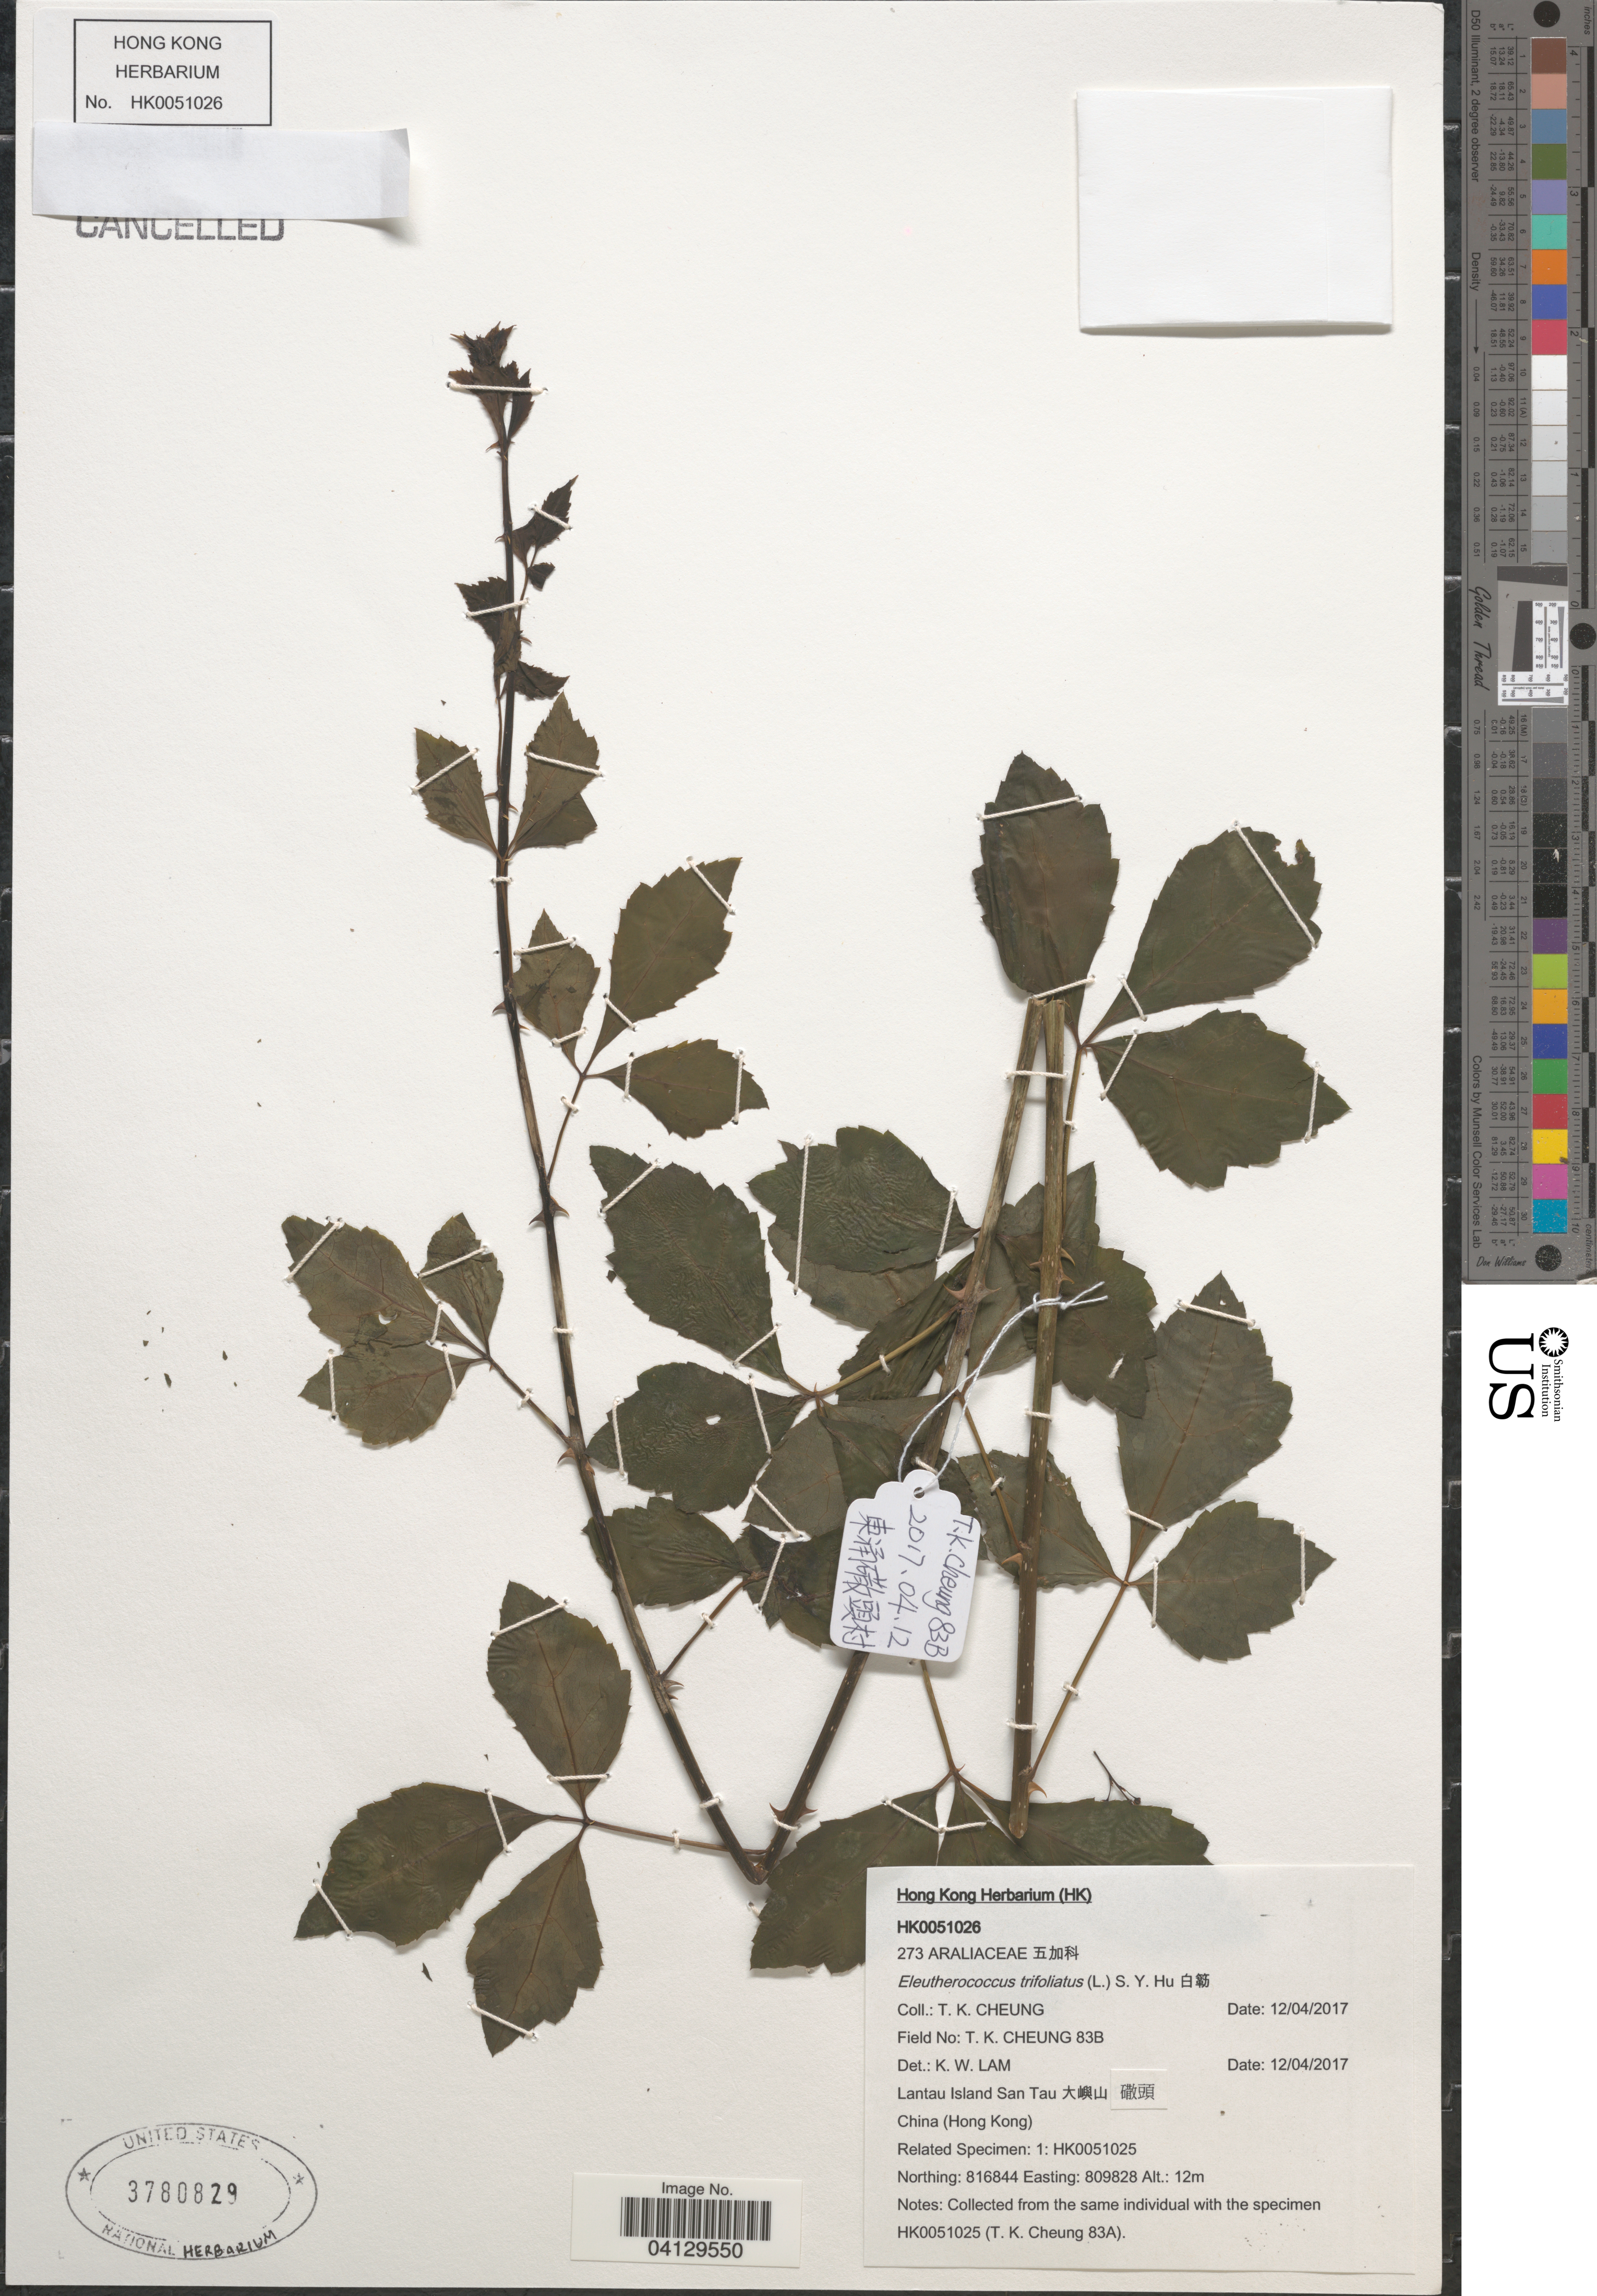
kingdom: Plantae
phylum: Tracheophyta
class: Magnoliopsida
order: Apiales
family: Araliaceae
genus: Eleutherococcus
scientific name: Eleutherococcus trifoliatus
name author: (L.) S.Y. Hu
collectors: T. Cheung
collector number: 83B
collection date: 2017-04-12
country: China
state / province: Hong Kong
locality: Lantau Island San Tau X.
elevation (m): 12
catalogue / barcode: US 3780829